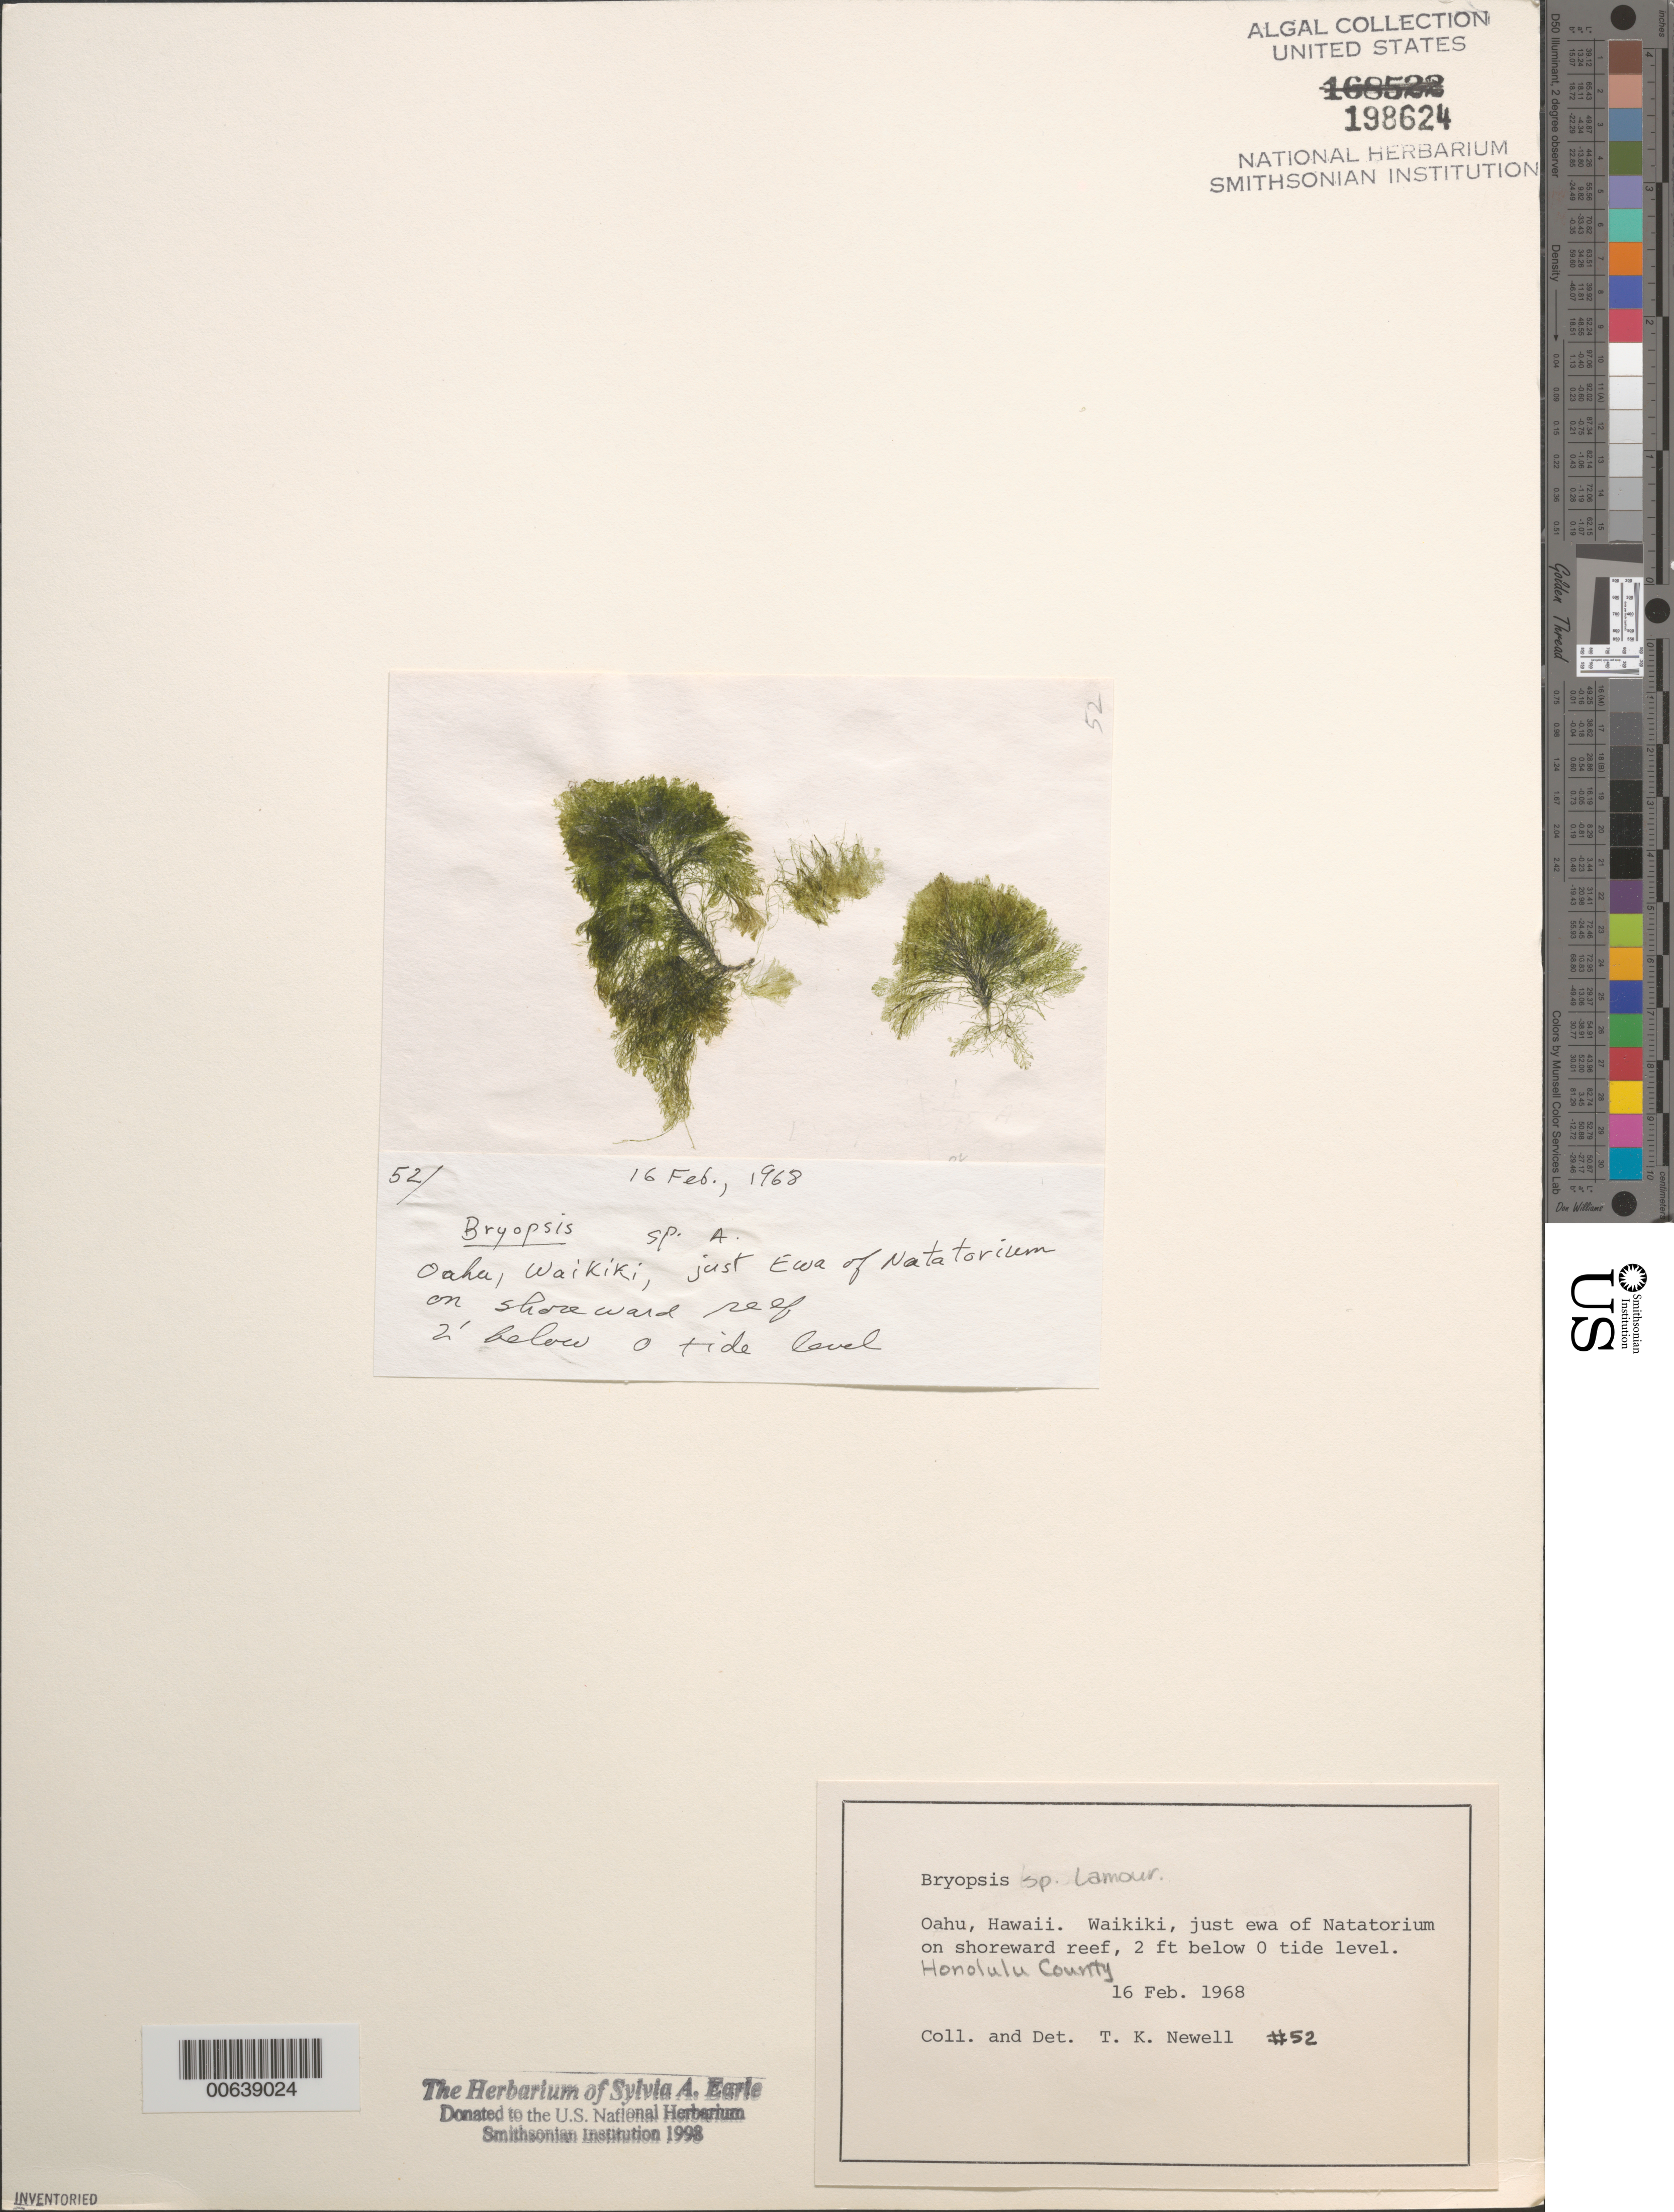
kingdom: Plantae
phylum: Chlorophyta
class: Ulvophyceae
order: Bryopsidales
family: Bryopsidaceae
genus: Bryopsis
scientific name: Bryopsis sp.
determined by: Newell, Thomas K.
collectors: T. K. Newell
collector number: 52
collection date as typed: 16 Feb 1968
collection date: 1968-02-16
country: United States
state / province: Hawaii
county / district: Honolulu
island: Oahu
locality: Waikiki, Natatorium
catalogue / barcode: US 198624